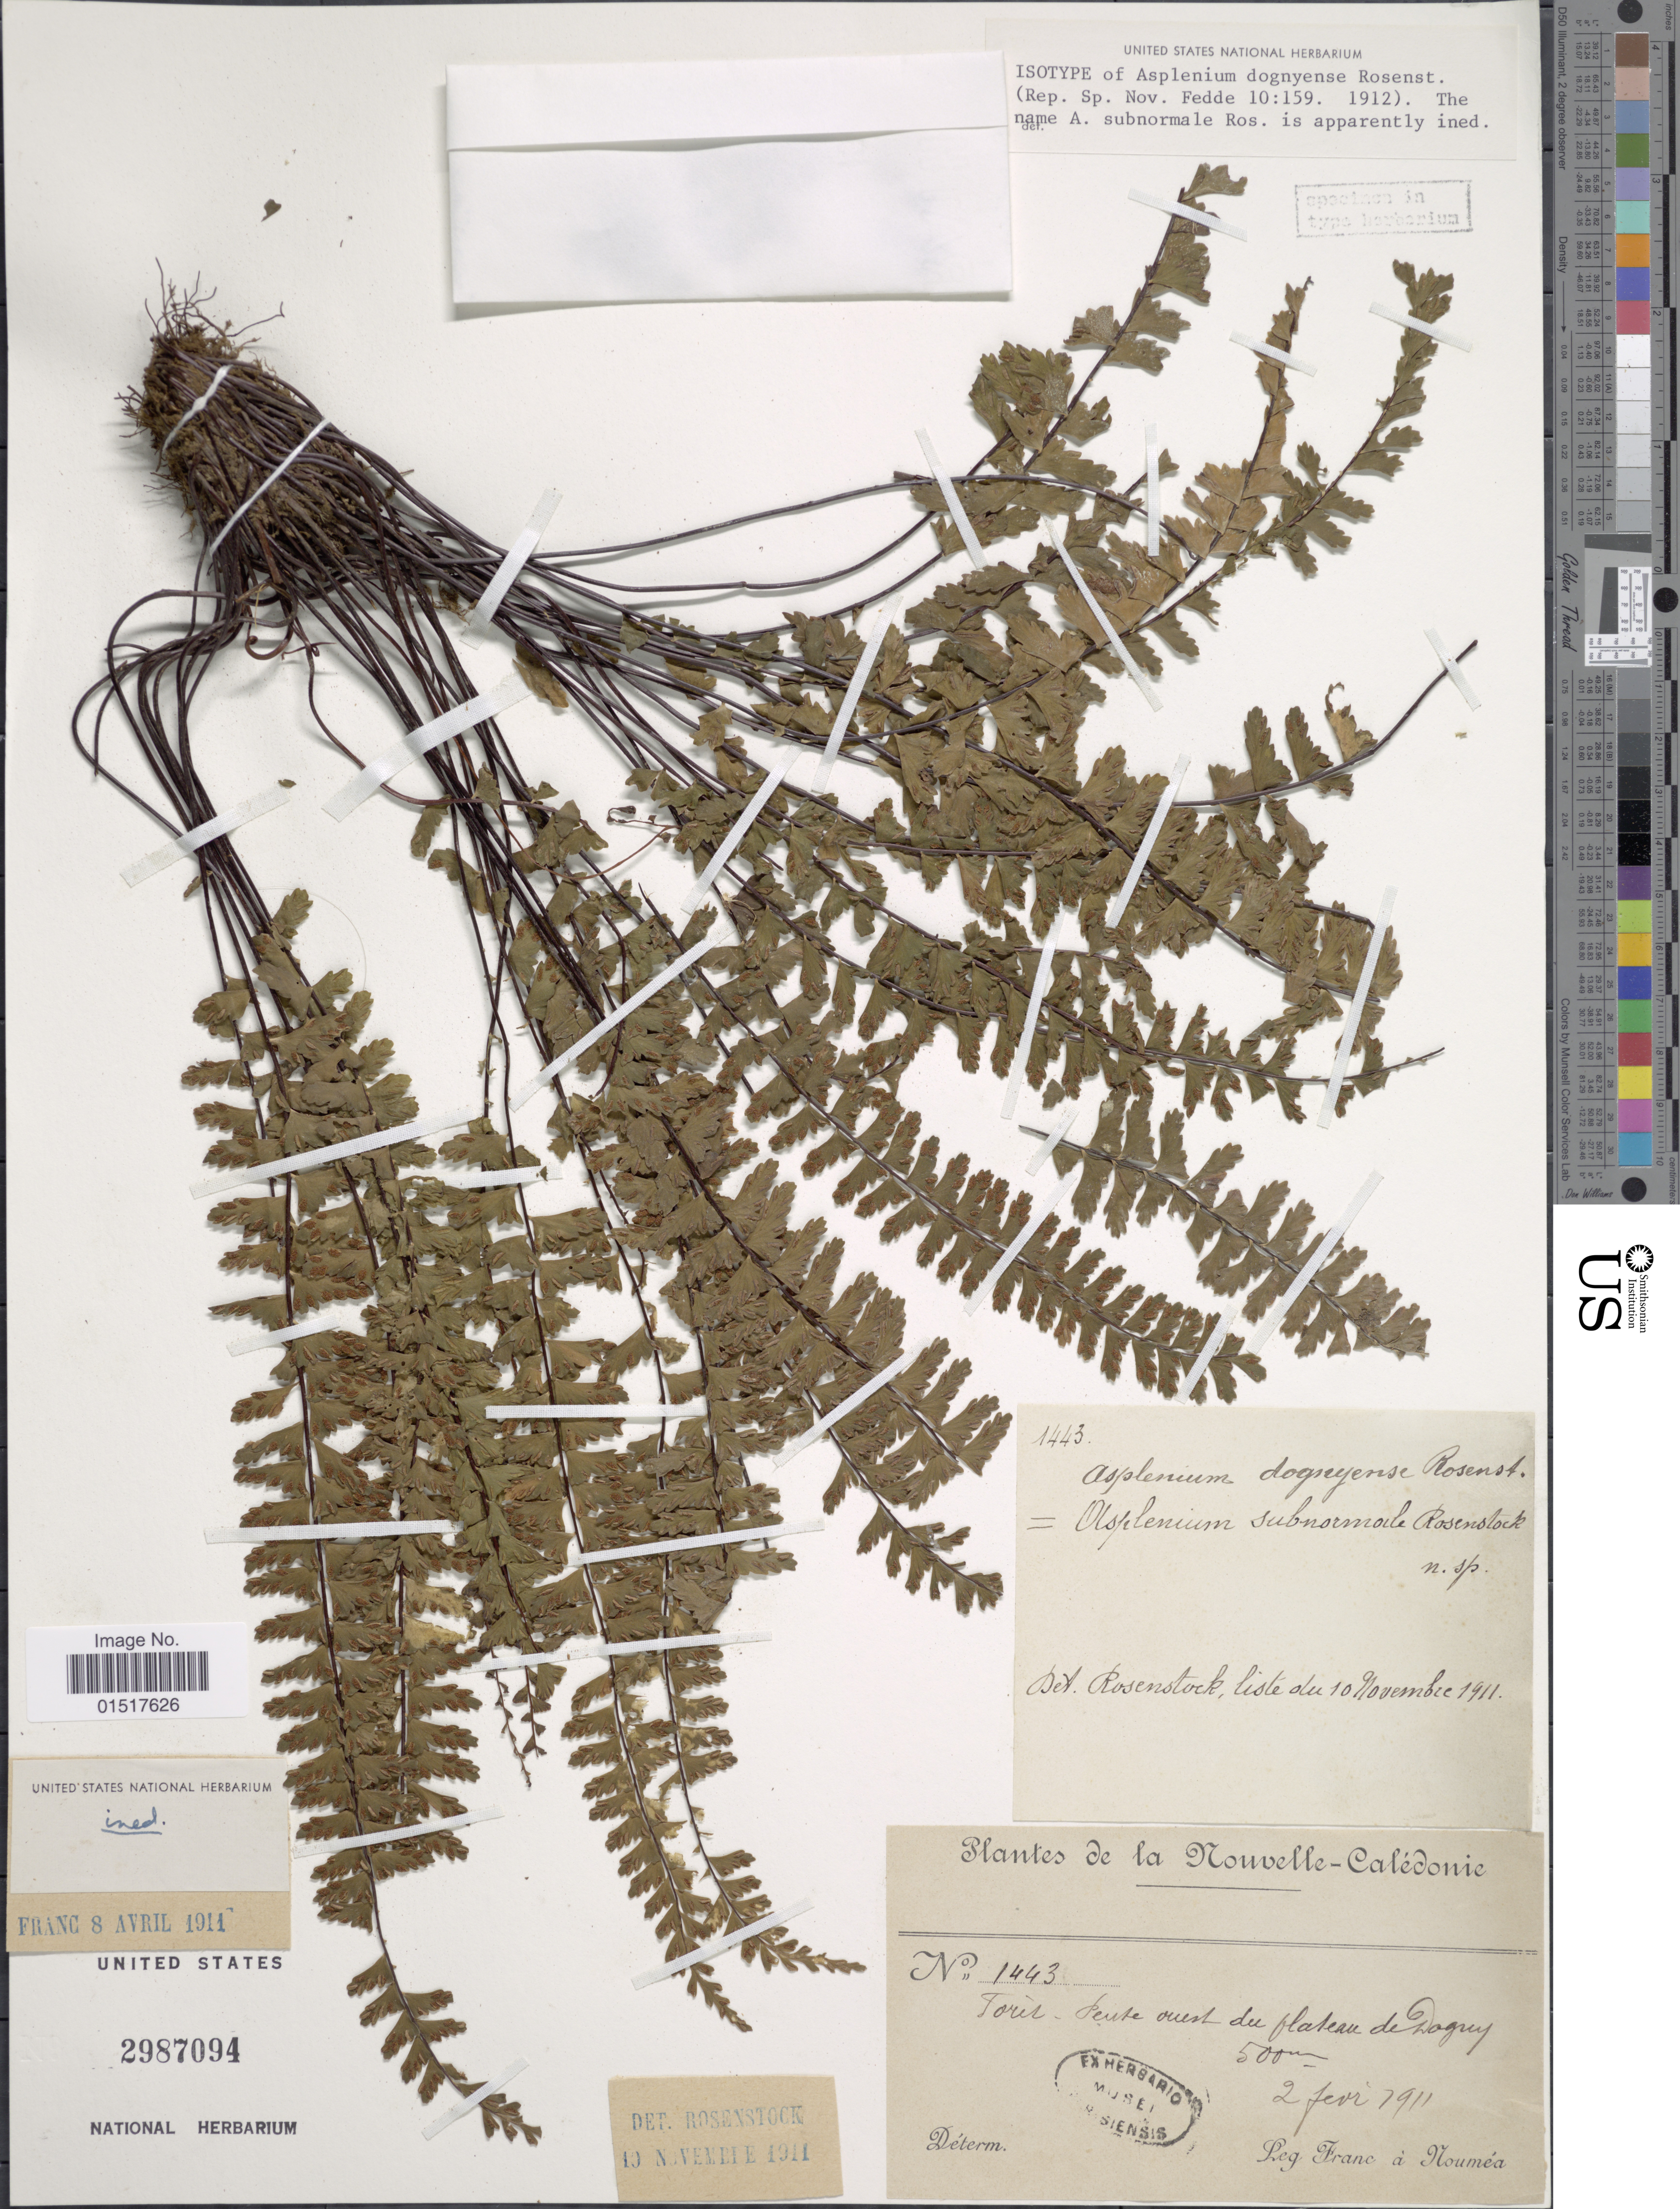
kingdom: Plantae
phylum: Tracheophyta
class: Polypodiopsida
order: Polypodiales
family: Aspleniaceae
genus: Asplenium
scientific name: Asplenium dognyense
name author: Rosenst.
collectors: Franc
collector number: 1443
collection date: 1911-02-02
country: New Caledonia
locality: Forêt pente ouest du plateau de Dogny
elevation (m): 500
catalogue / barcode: US 2987094